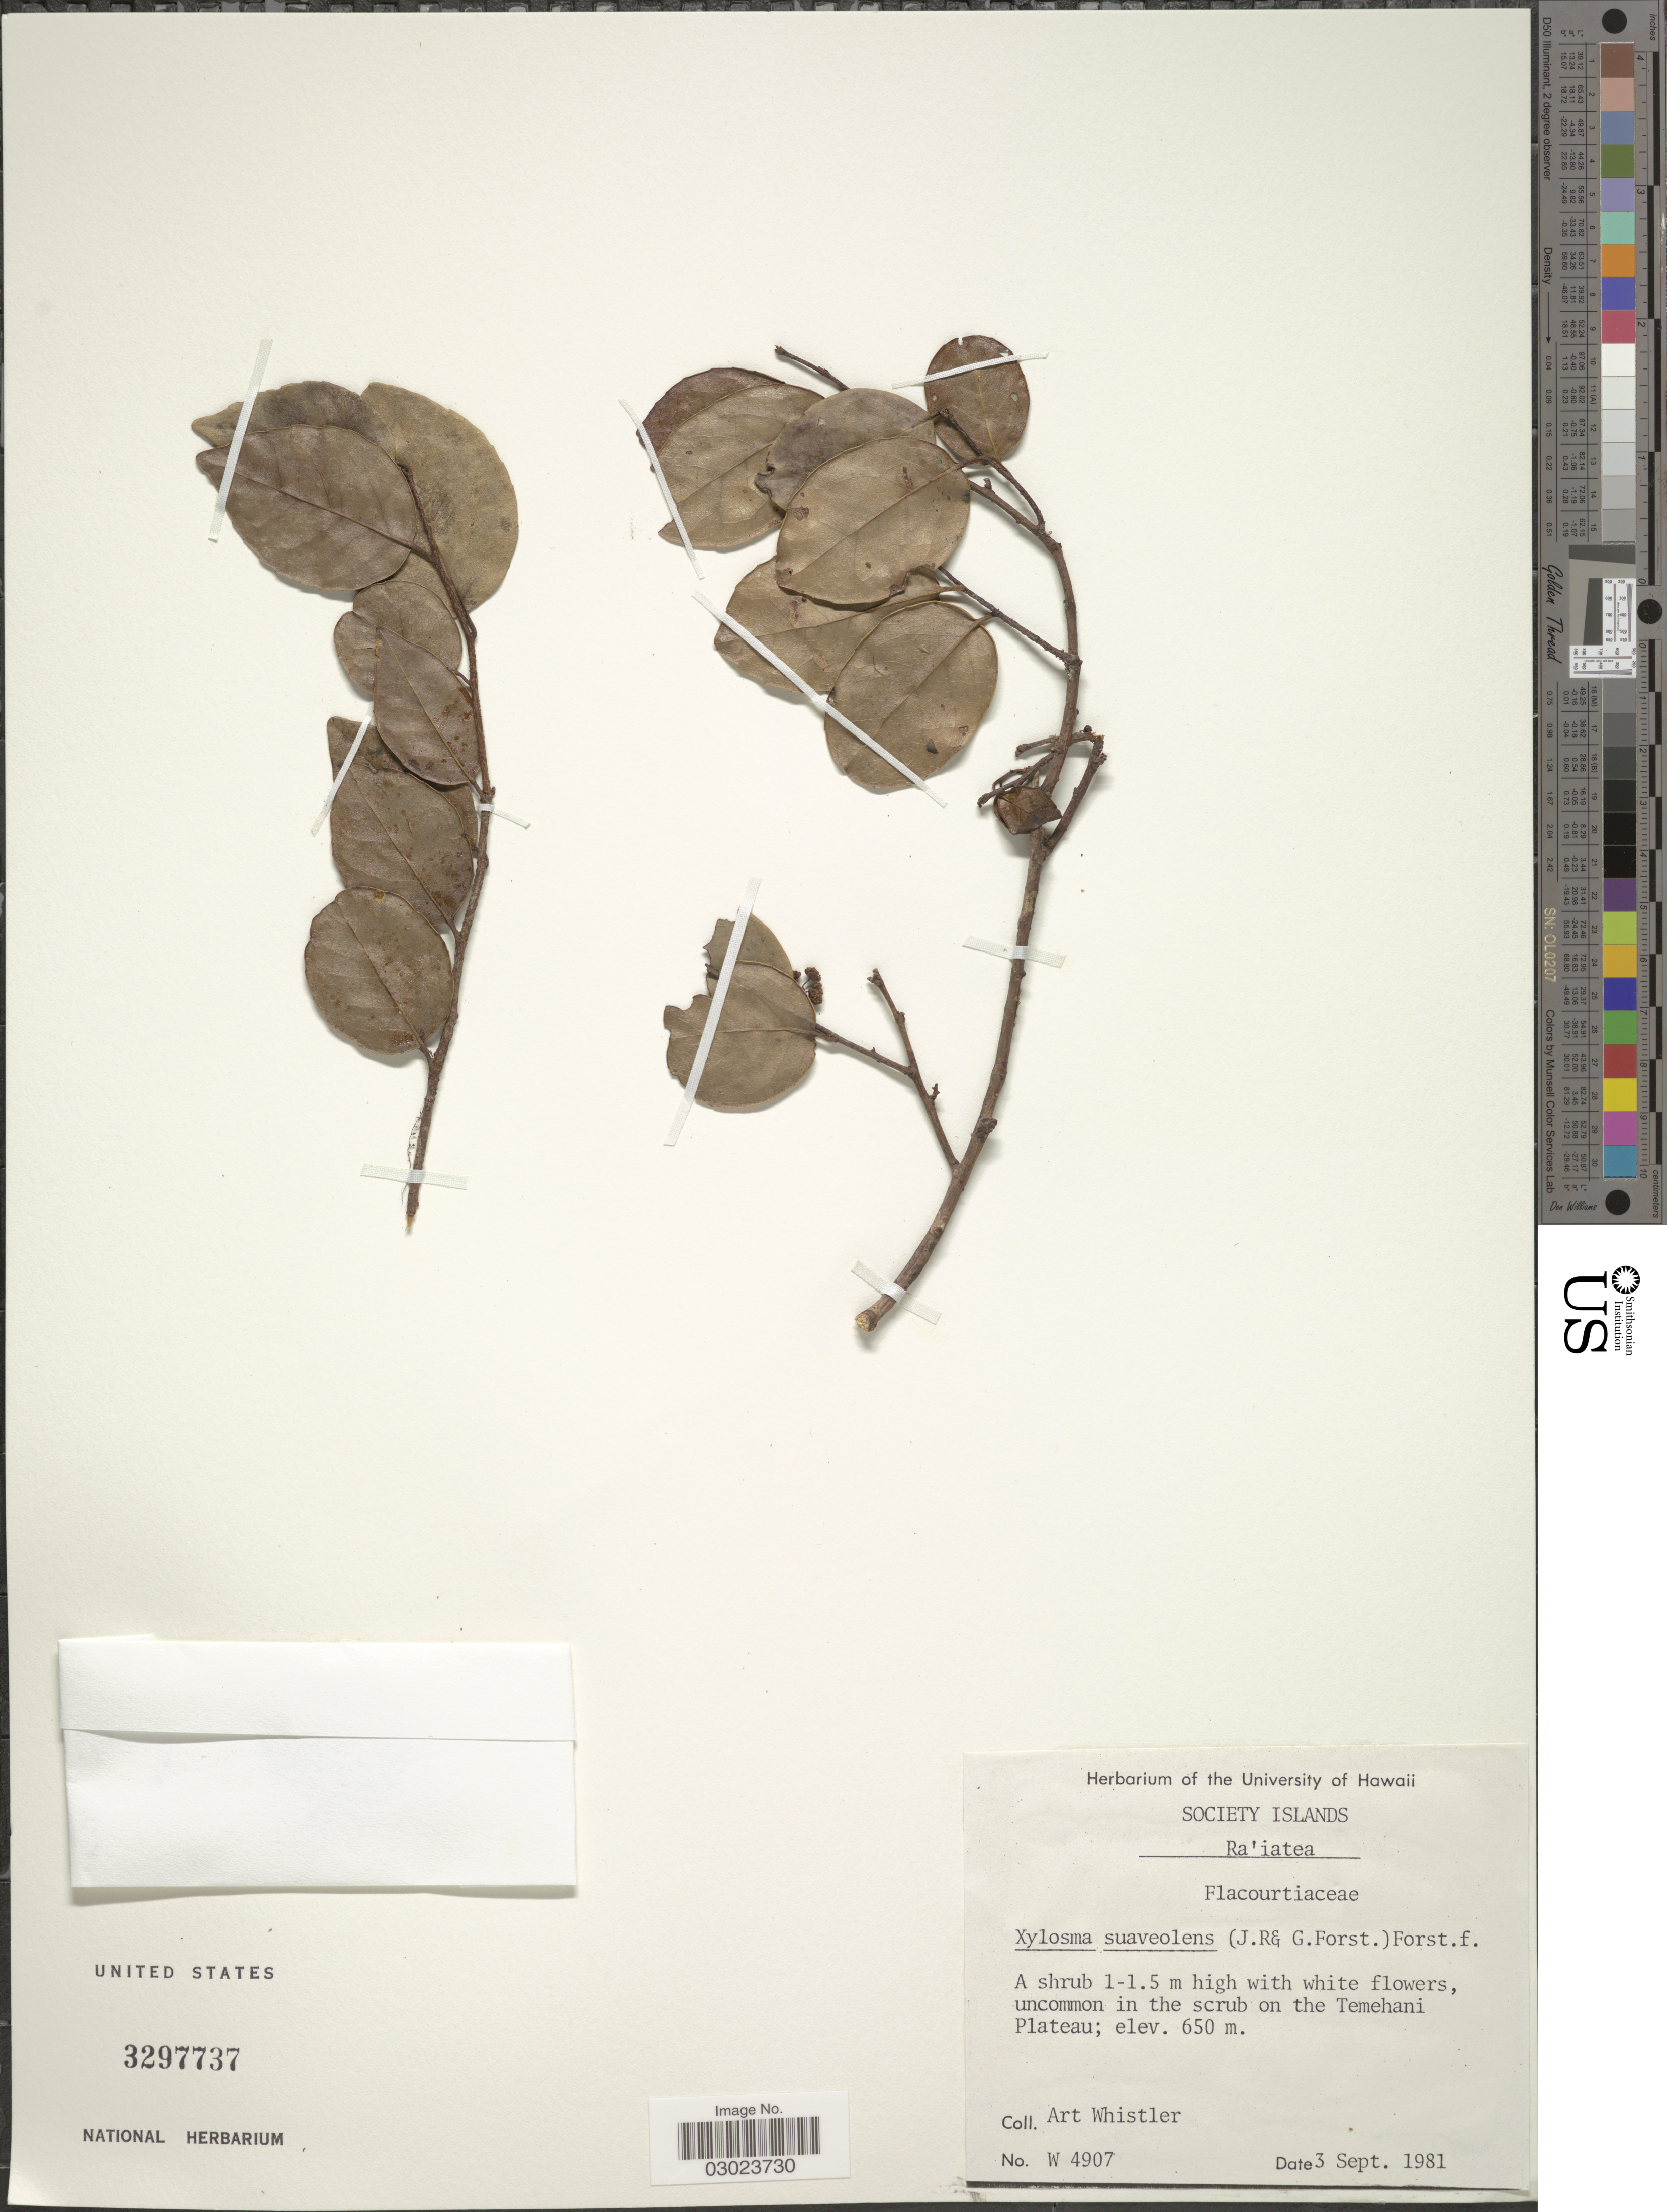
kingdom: Plantae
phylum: Tracheophyta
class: Magnoliopsida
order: Malpighiales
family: Salicaceae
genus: Xylosma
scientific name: Xylosma suaveolens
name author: G. Forst.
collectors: A. Whistler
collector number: W 4907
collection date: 1981-09-03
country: French Polynesia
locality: Society Islands. Ra'iatea., uncommon in the scrub on the Temehani Plateau.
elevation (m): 650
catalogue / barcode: US 3297737